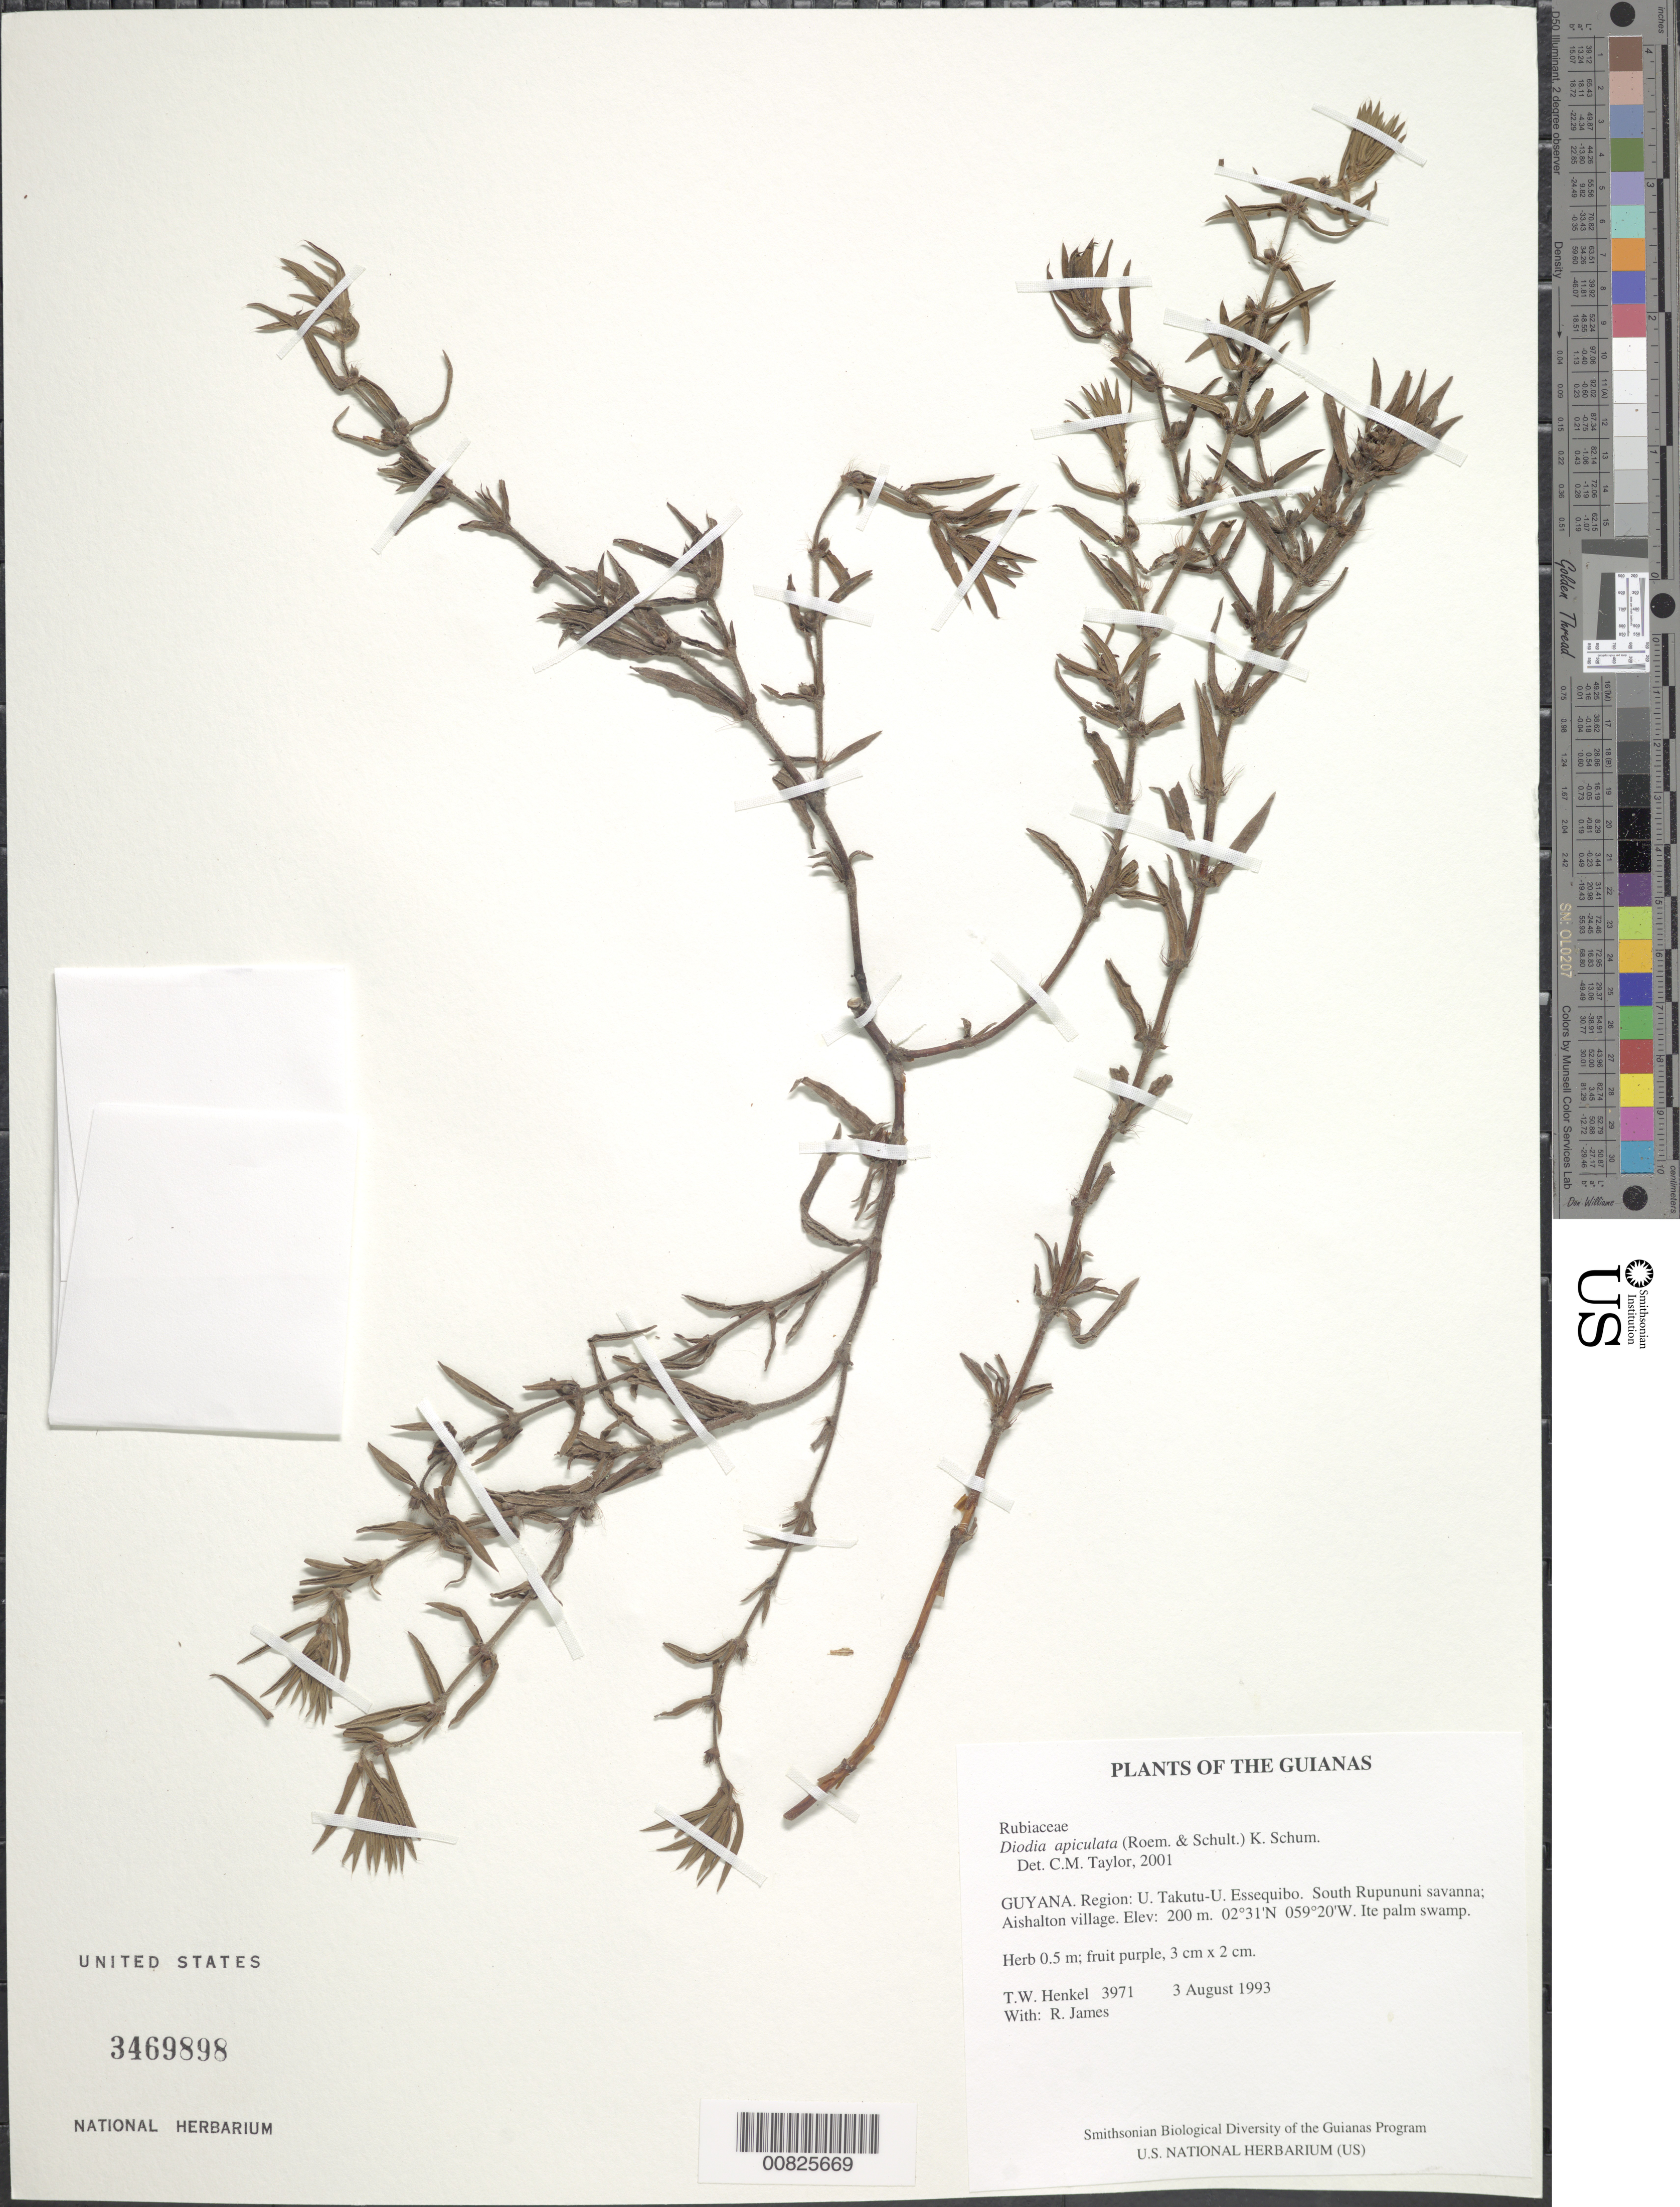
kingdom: Plantae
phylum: Tracheophyta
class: Magnoliopsida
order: Gentianales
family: Rubiaceae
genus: Diodia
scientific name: Diodia apiculata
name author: (Willd. ex Roem. & Schult.) K. Schum.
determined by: Taylor, Charlotte M.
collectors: T. Henkel & R. James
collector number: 3971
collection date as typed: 3 August 1994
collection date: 1994-08-03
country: Guyana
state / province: U. Takutu-U. Essequibo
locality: South Rupununi savanna; Aishalton village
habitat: Ite palm swamp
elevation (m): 200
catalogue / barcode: US 3469898